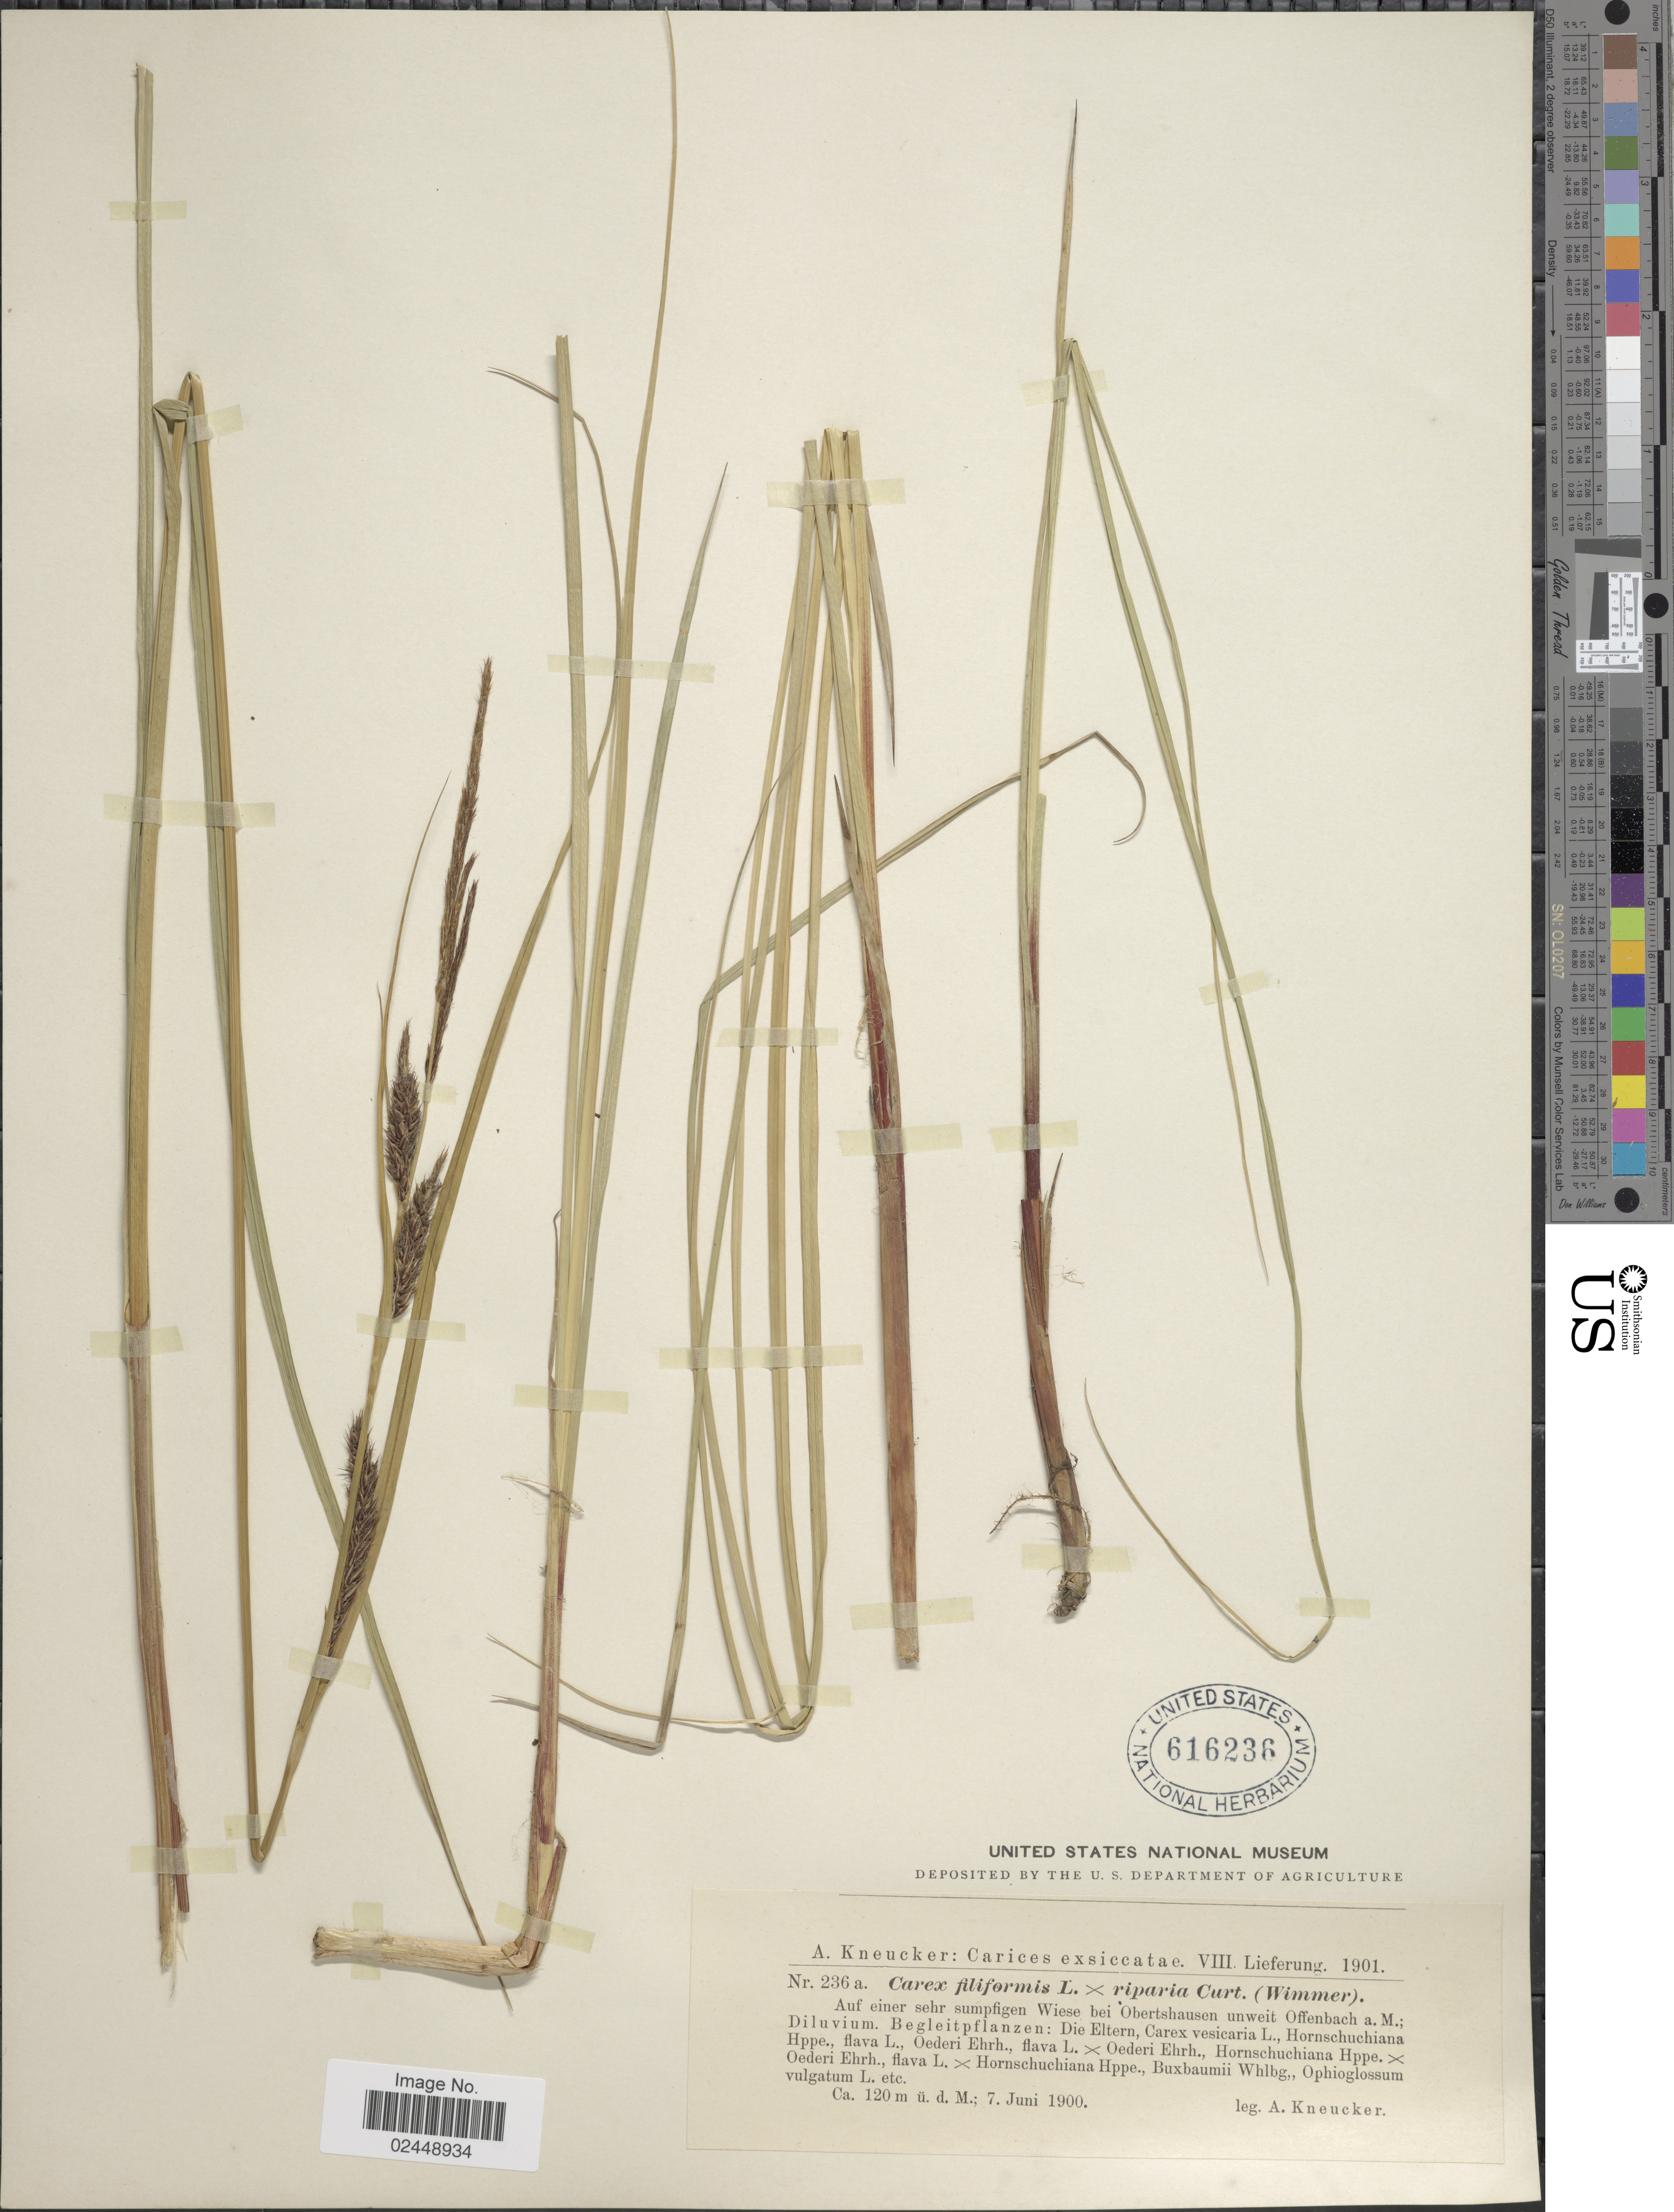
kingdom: Plantae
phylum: Tracheophyta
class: Liliopsida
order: Poales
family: Cyperaceae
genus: Carex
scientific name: Carex lasiocarpa var. lasiocarpa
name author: Ehrh.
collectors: A. Kneucker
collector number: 236a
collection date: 1900-06-07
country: Germany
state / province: Hesse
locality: Auf einer sehr sumpfigen Wiese bei Obertshausen unweit Offenbach a.M.; Diluvium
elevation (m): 120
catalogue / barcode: US 616236